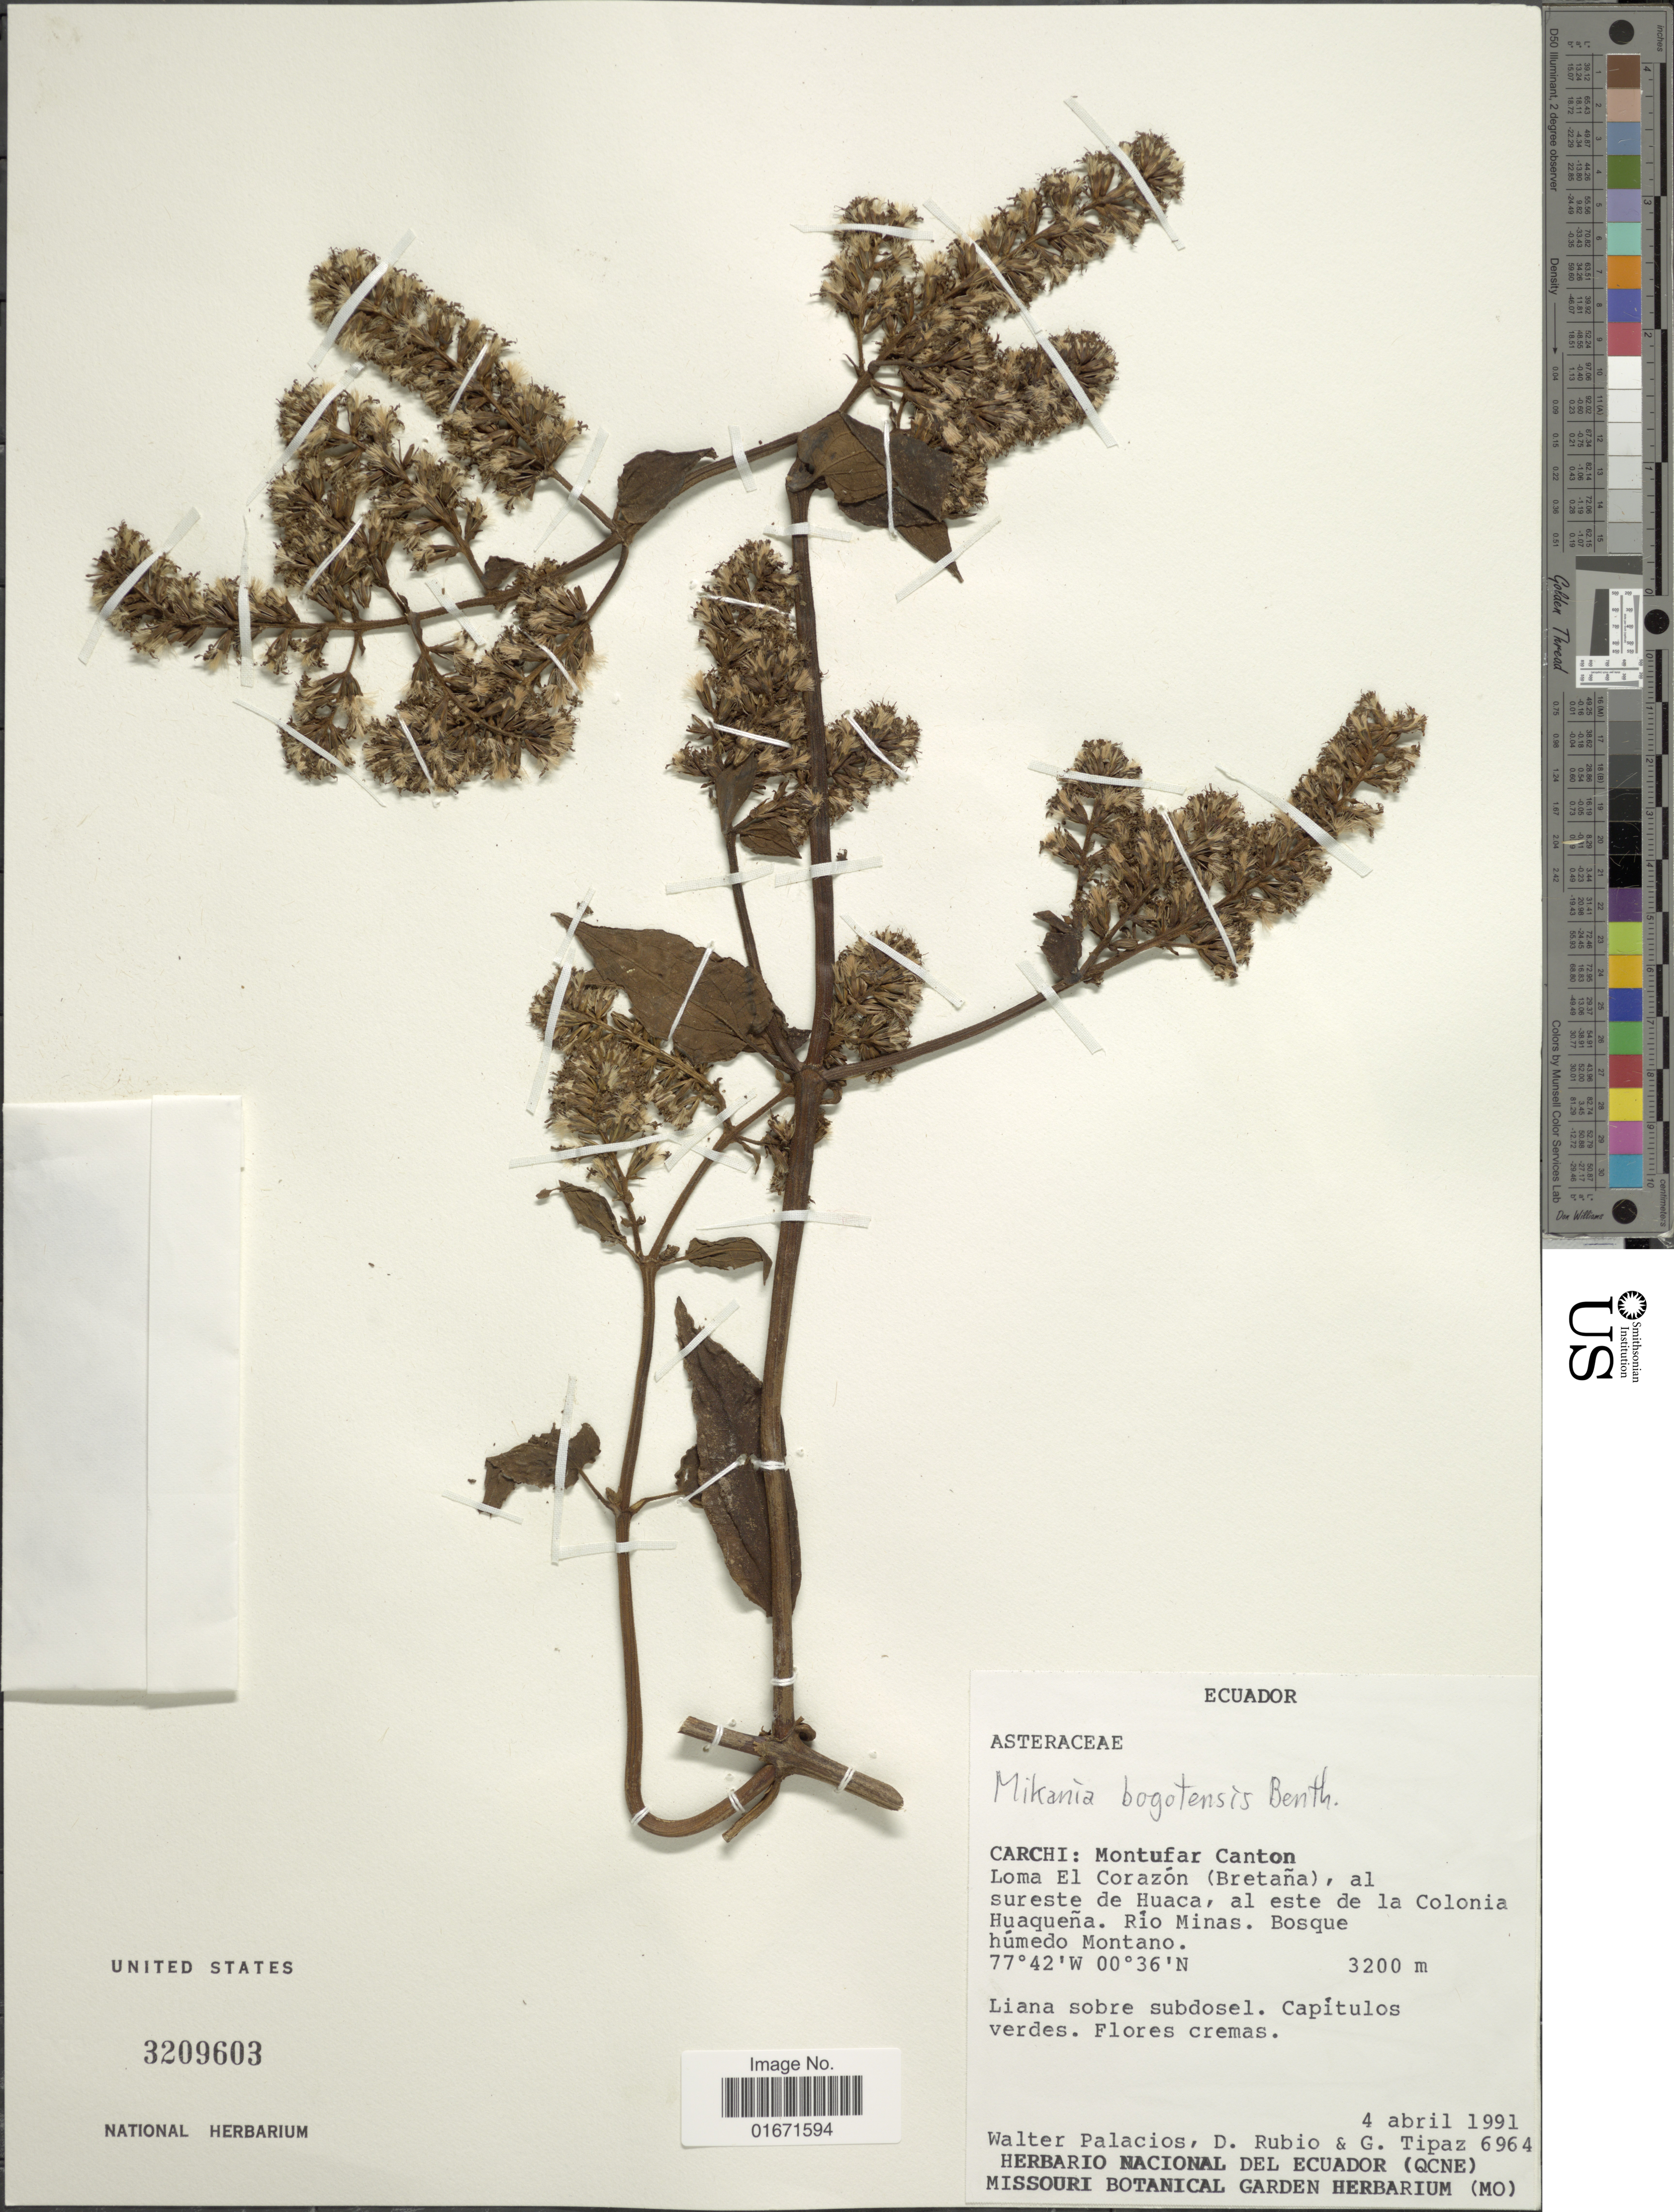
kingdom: Plantae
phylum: Tracheophyta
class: Magnoliopsida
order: Asterales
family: Asteraceae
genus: Mikania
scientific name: Mikania bogotensis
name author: Benth.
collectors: W. Palacios, D. Rubio & G. Tipaz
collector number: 6964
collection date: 1991-04-04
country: Ecuador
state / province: Carchi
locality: Carchi: Montufar Canton. Loma El Corazón (Bretaña), al sureste de Huaca, al este de la Colonia Huaqueña. Río Minas. Bosque húmedo Montano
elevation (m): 3200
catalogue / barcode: US 3209603